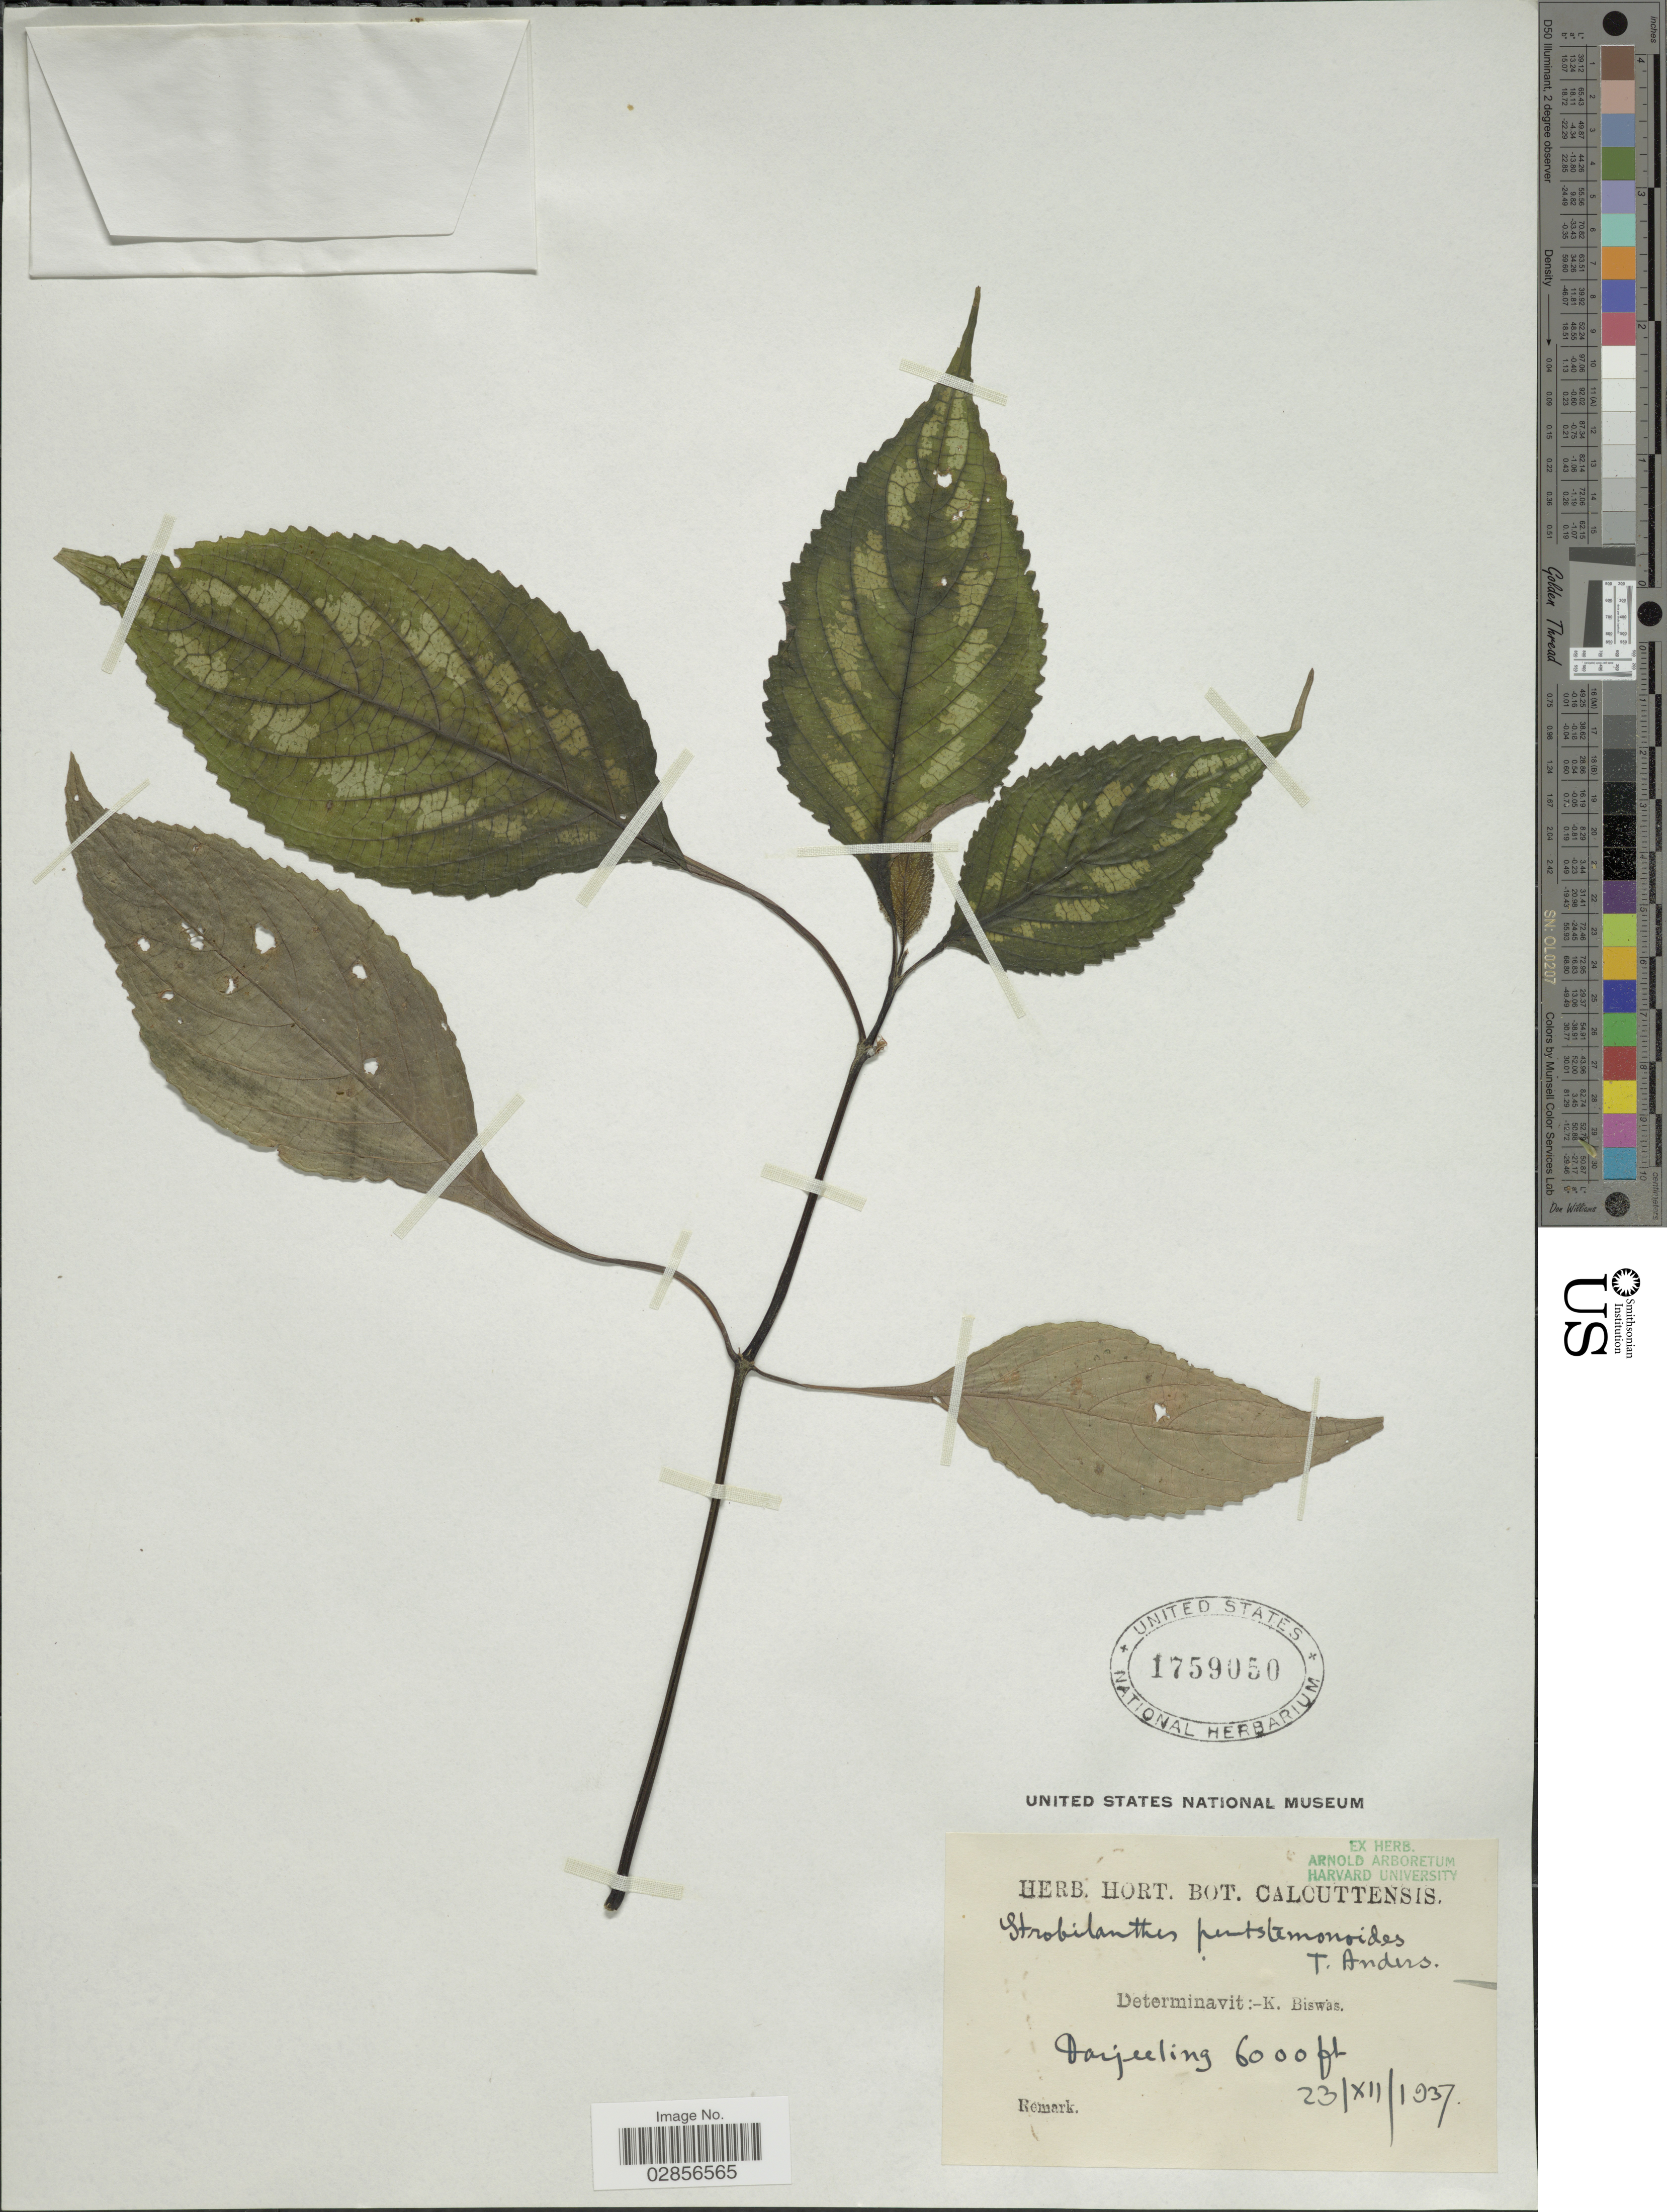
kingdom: Plantae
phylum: Tracheophyta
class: Magnoliopsida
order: Lamiales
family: Acanthaceae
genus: Strobilanthes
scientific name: Strobilanthes pentstemonoides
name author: (Nees) T. Anderson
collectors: ex Herb. Hort. Bot. Calcuttensis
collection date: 1937-12-23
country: India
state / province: West Bengal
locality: Darjeeling.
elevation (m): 1829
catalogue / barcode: US 1759050